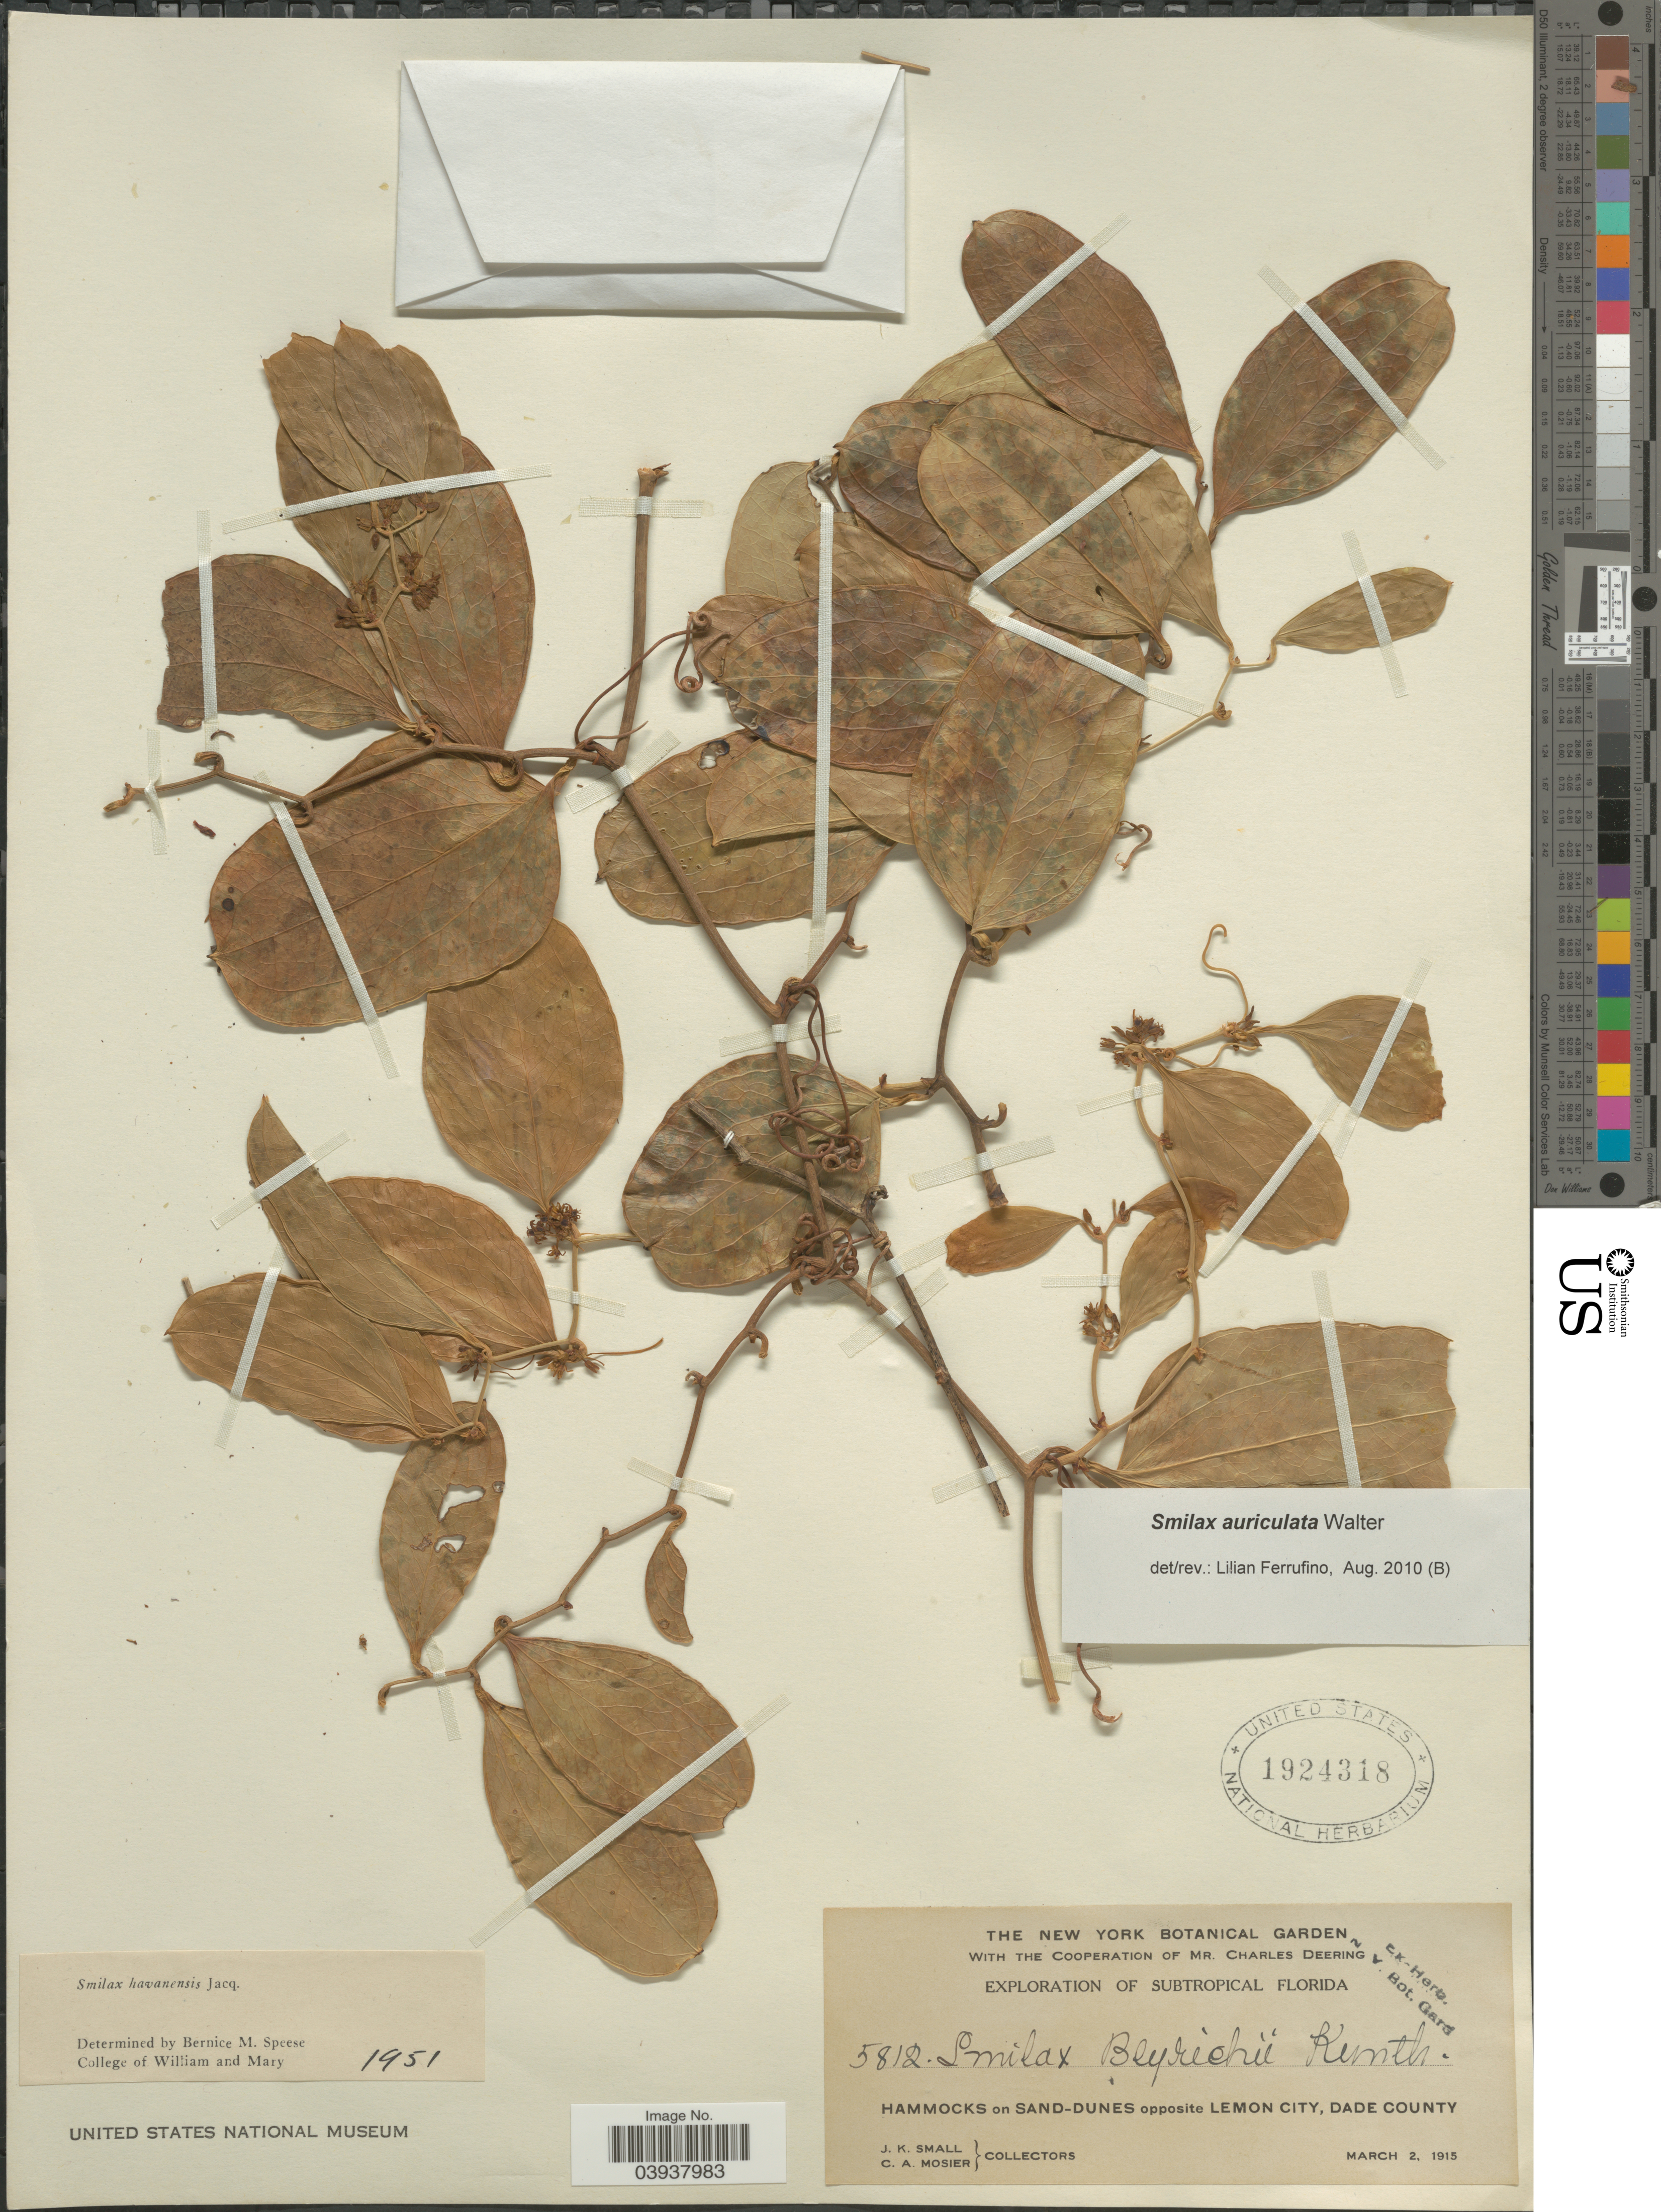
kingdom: Plantae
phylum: Tracheophyta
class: Liliopsida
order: Liliales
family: Smilacaceae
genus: Smilax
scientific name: Smilax auriculata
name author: Walter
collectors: J. K. Small & C. A. Mosier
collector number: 5812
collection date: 1915-03-02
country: United States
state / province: Florida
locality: Subtropical Florida. Hammocks on Sand-dunes opposite Lemon City, Dade County.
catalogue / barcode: US 1924318